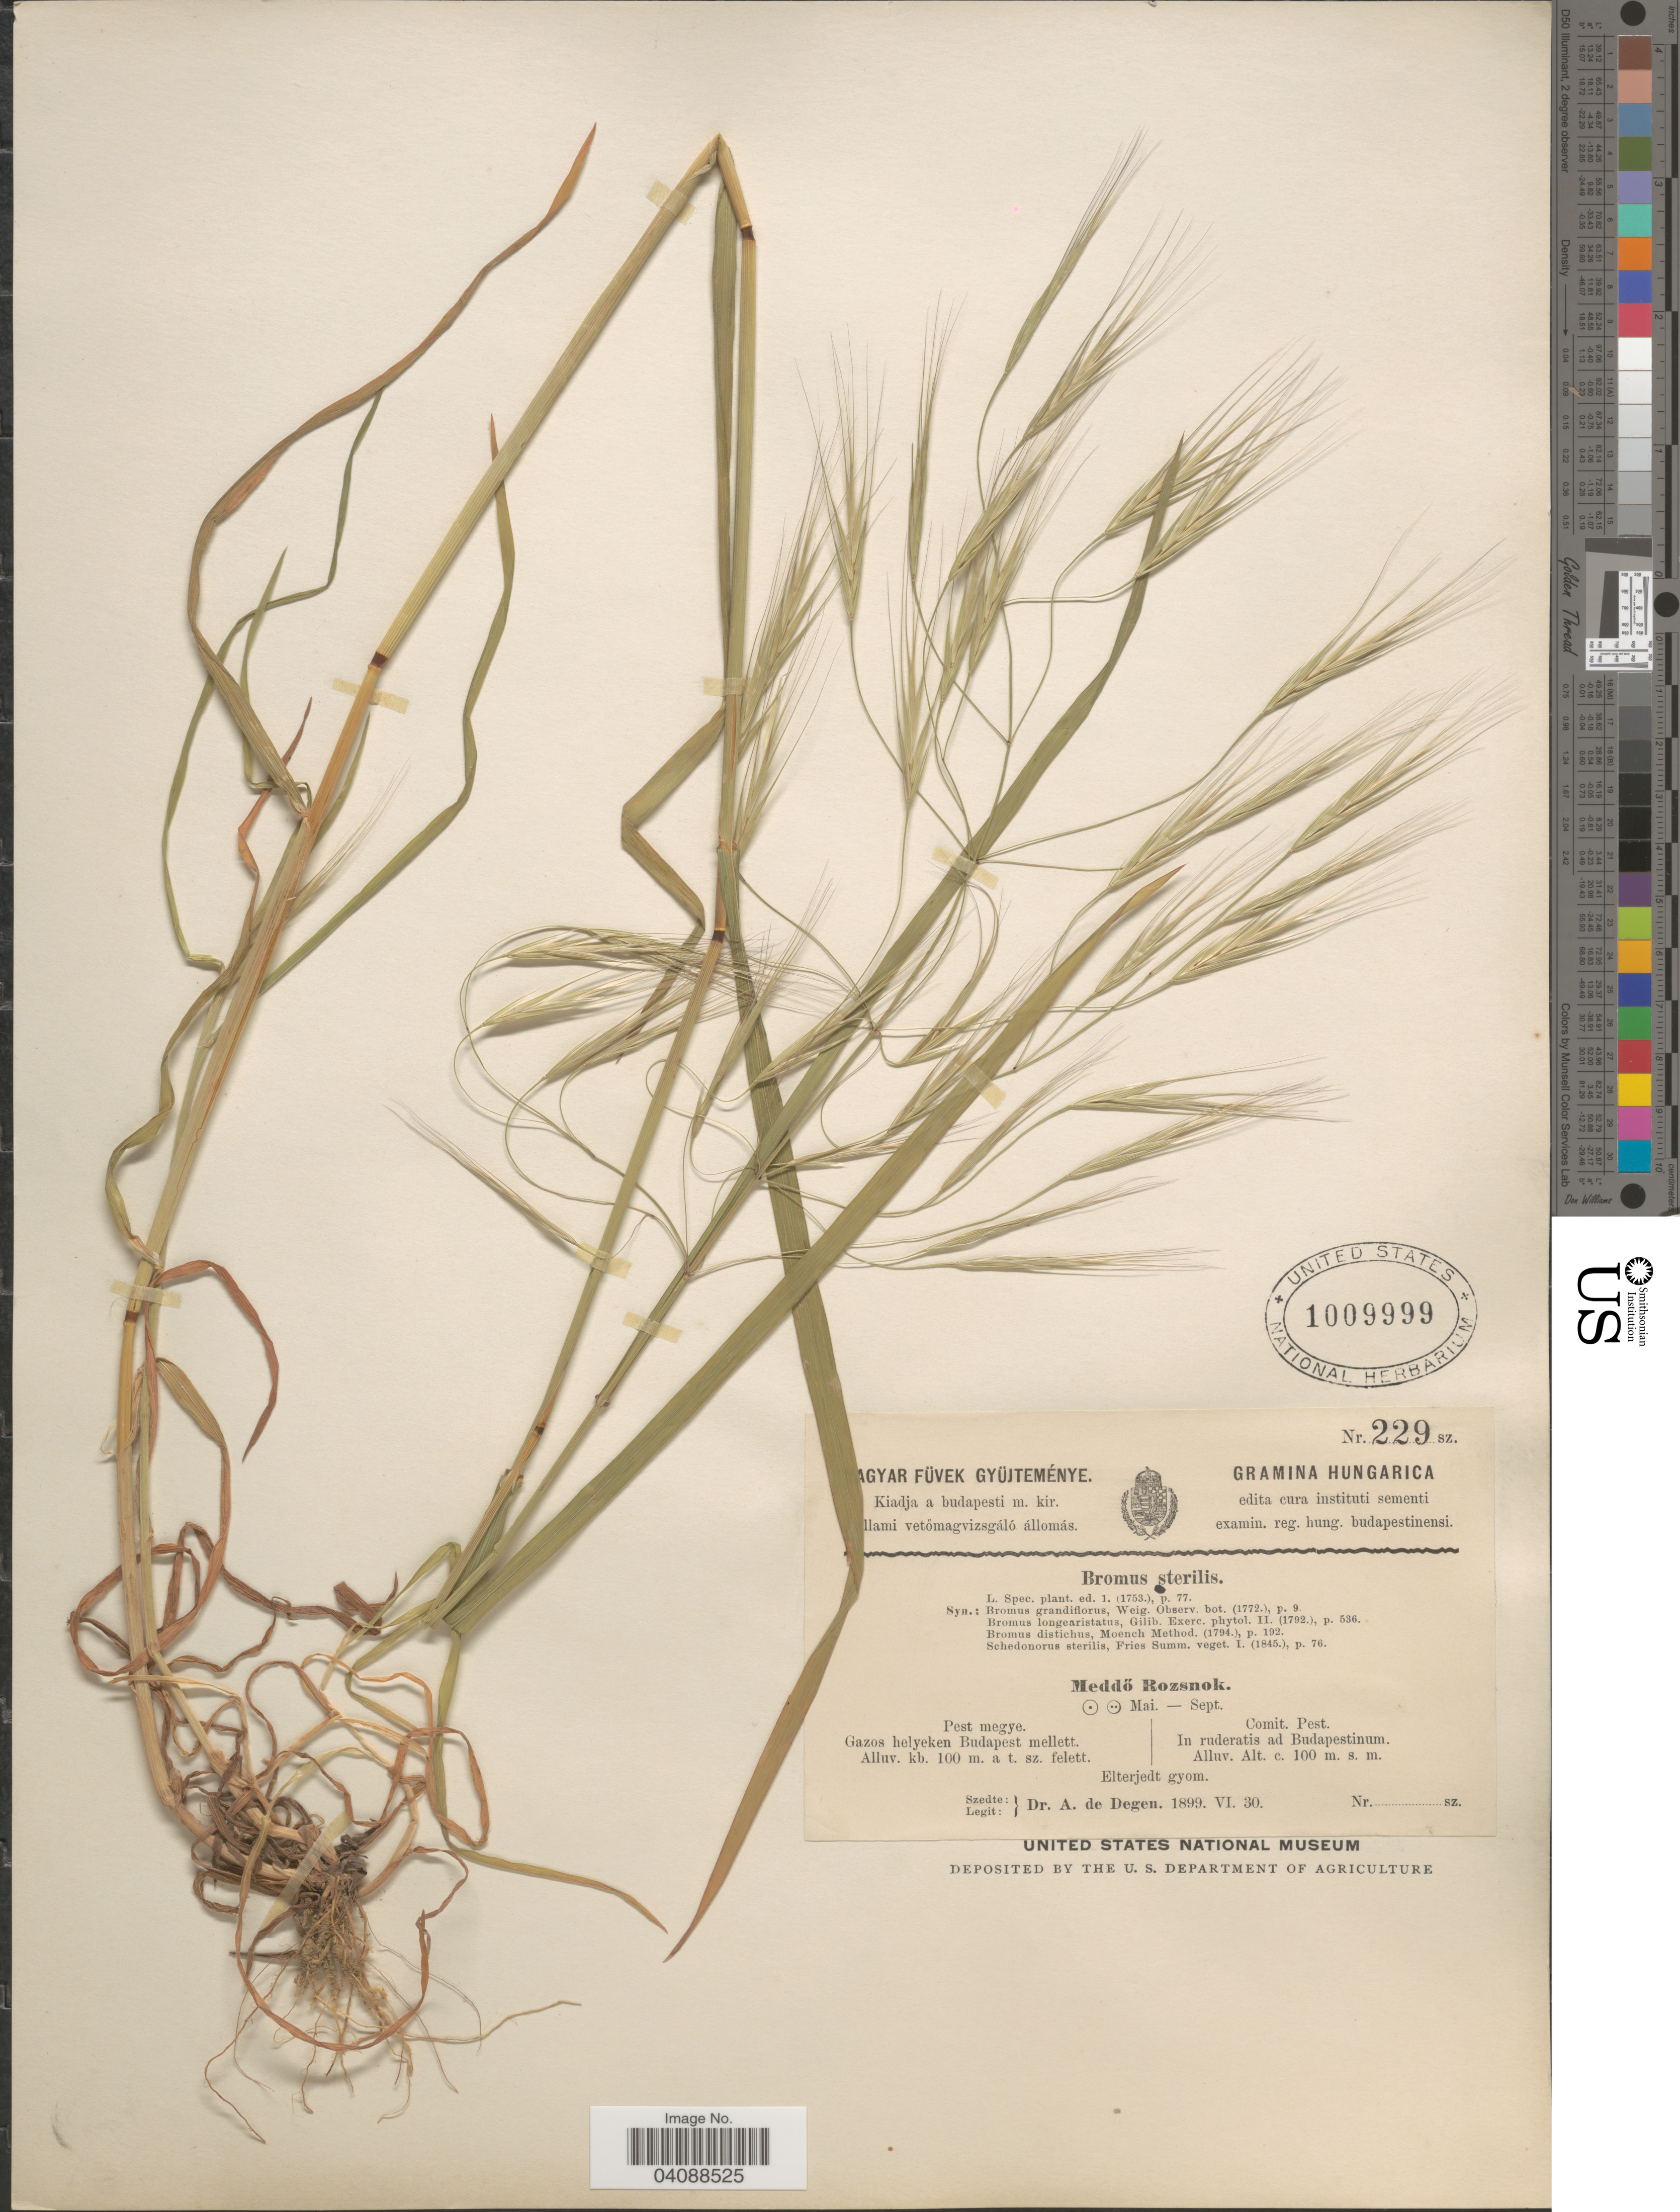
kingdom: Plantae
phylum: Tracheophyta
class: Liliopsida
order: Poales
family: Poaceae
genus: Bromus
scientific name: Bromus sterilis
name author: L.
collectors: A. Degen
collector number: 229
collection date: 1899-06-30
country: Hungary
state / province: Pest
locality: Hungarica. Comit. Pest. In ruderatis ad Budapestinum. Alluv.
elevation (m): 100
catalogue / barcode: US 1009999